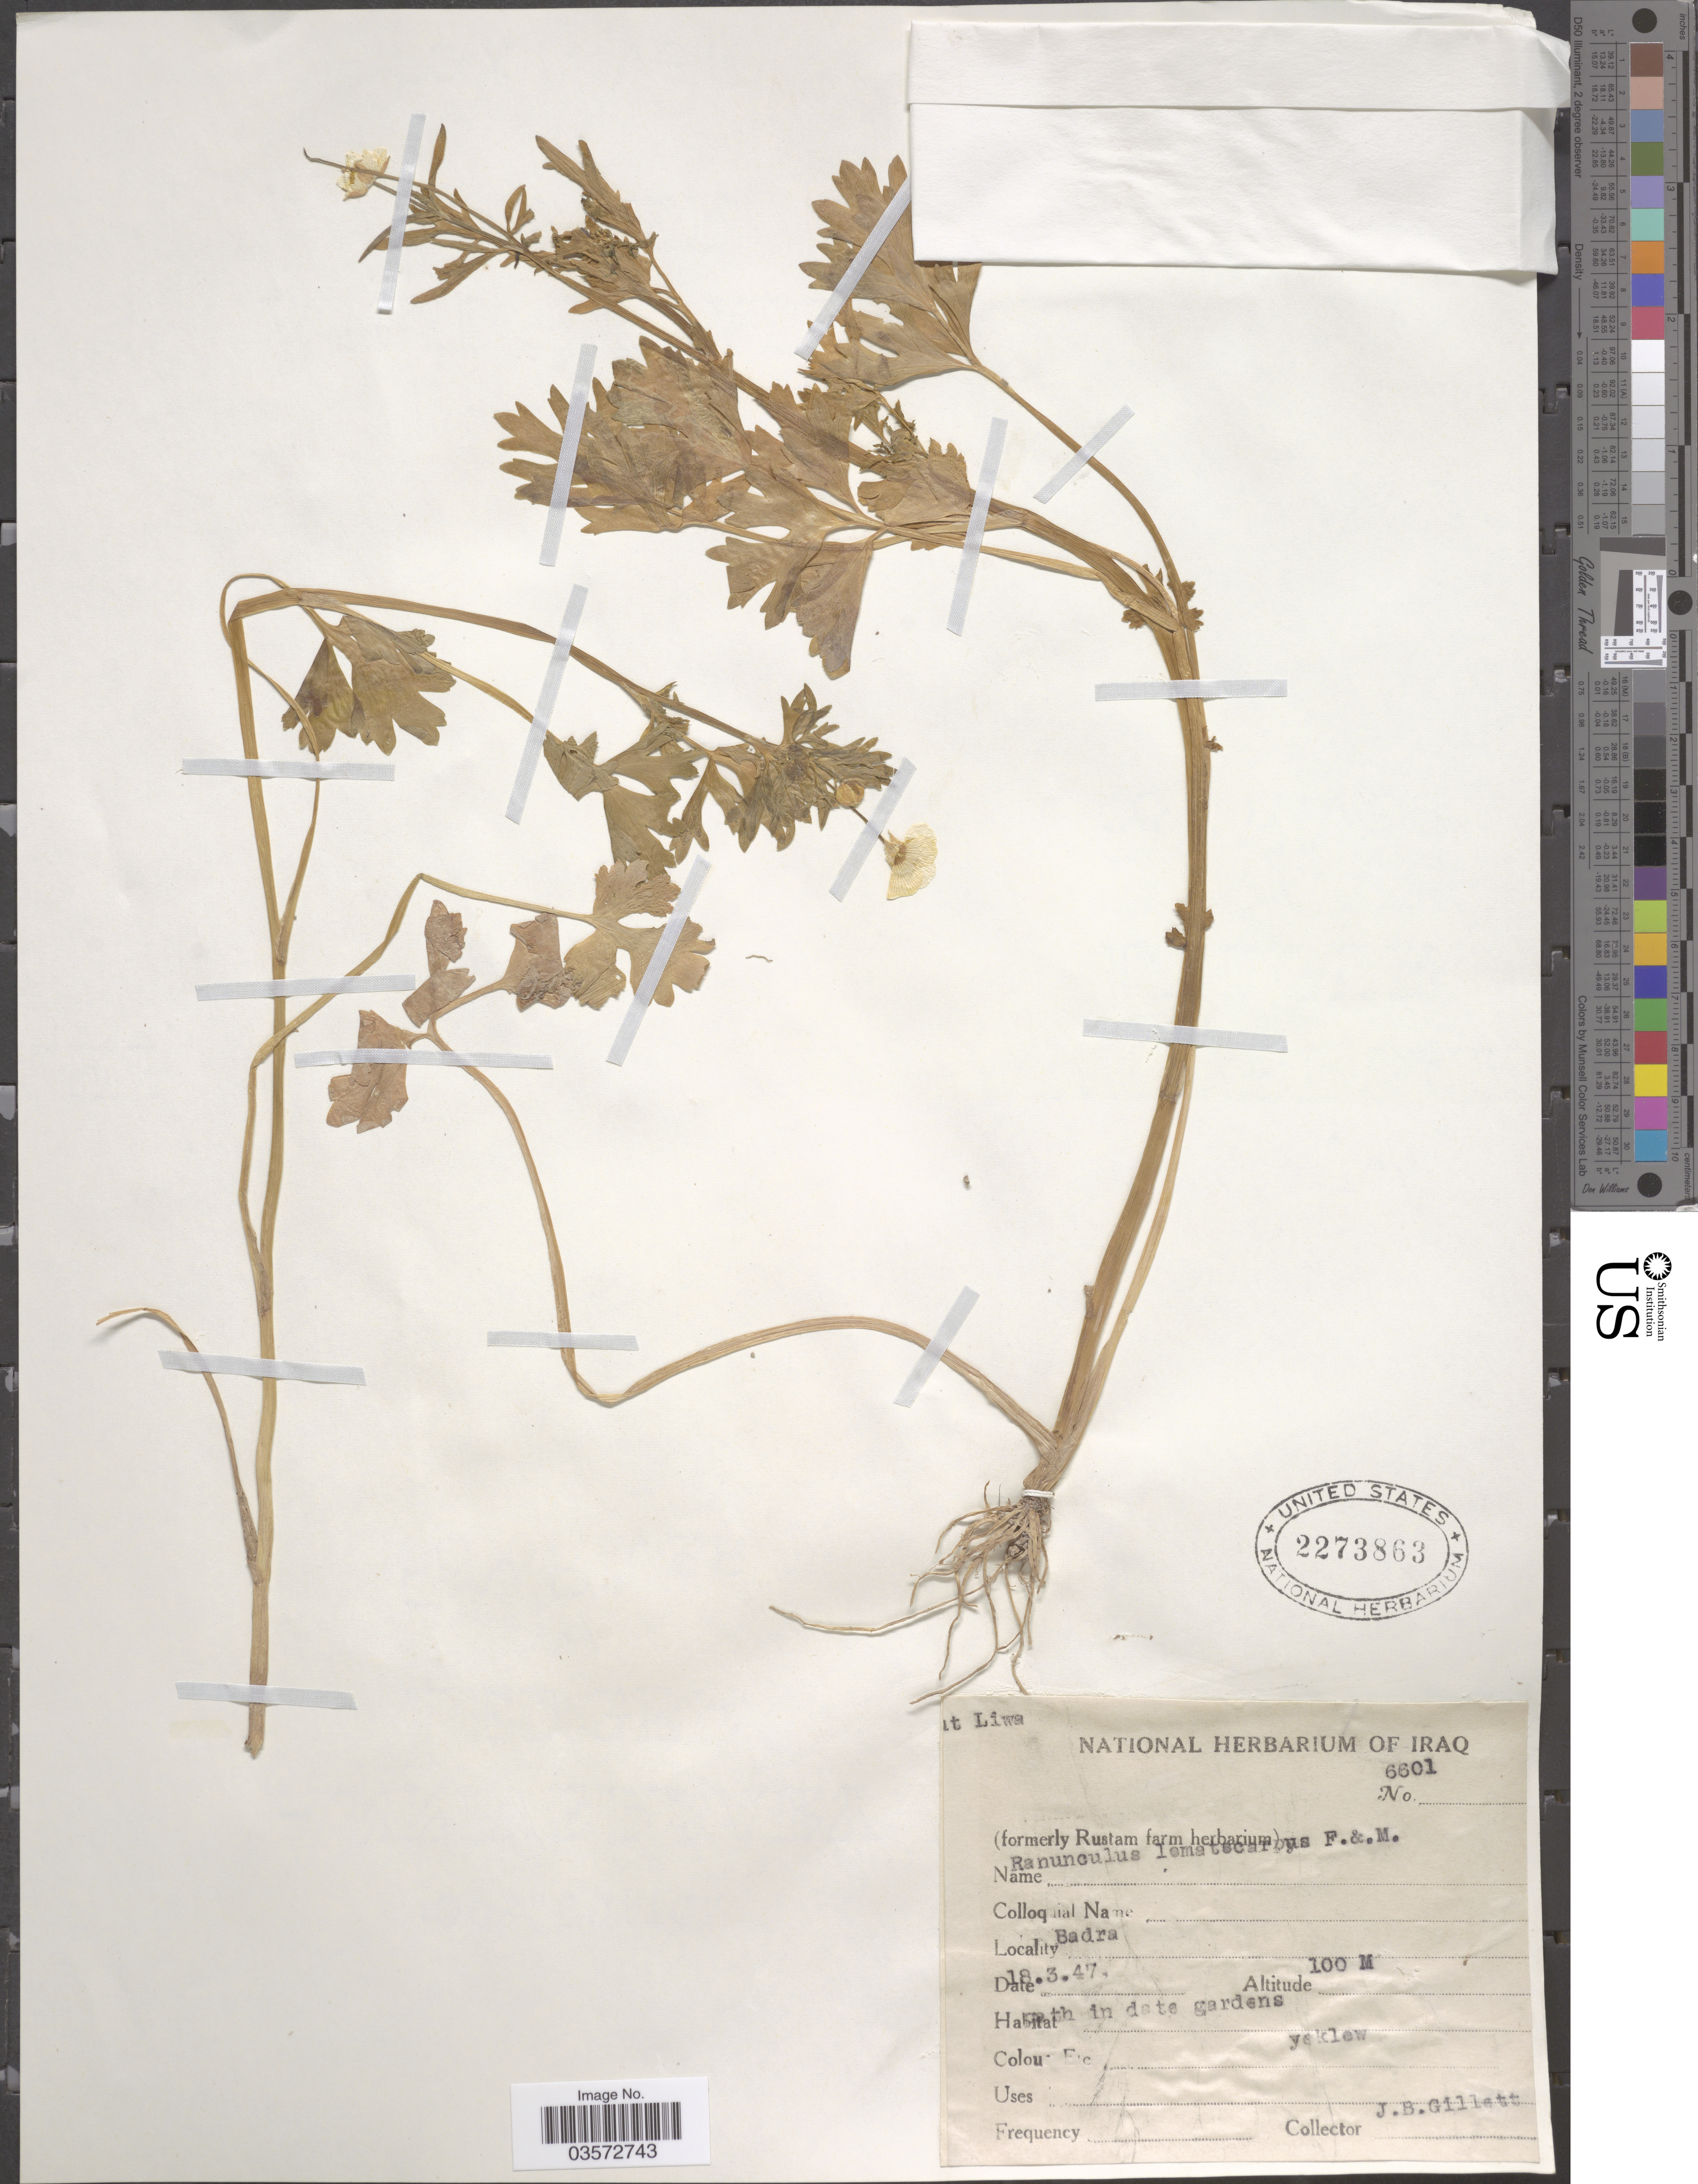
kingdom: Plantae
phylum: Tracheophyta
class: Magnoliopsida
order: Ranunculales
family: Ranunculaceae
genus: Ranunculus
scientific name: Ranunculus lomatocarpus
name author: Fisch. ex A. Spreng.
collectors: J. B. Gillett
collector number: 6601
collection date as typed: Transcribed d/m/y: 18/3/47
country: Iraq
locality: Badra. Liwa. Path in date gardens.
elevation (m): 100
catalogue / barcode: US 2273863